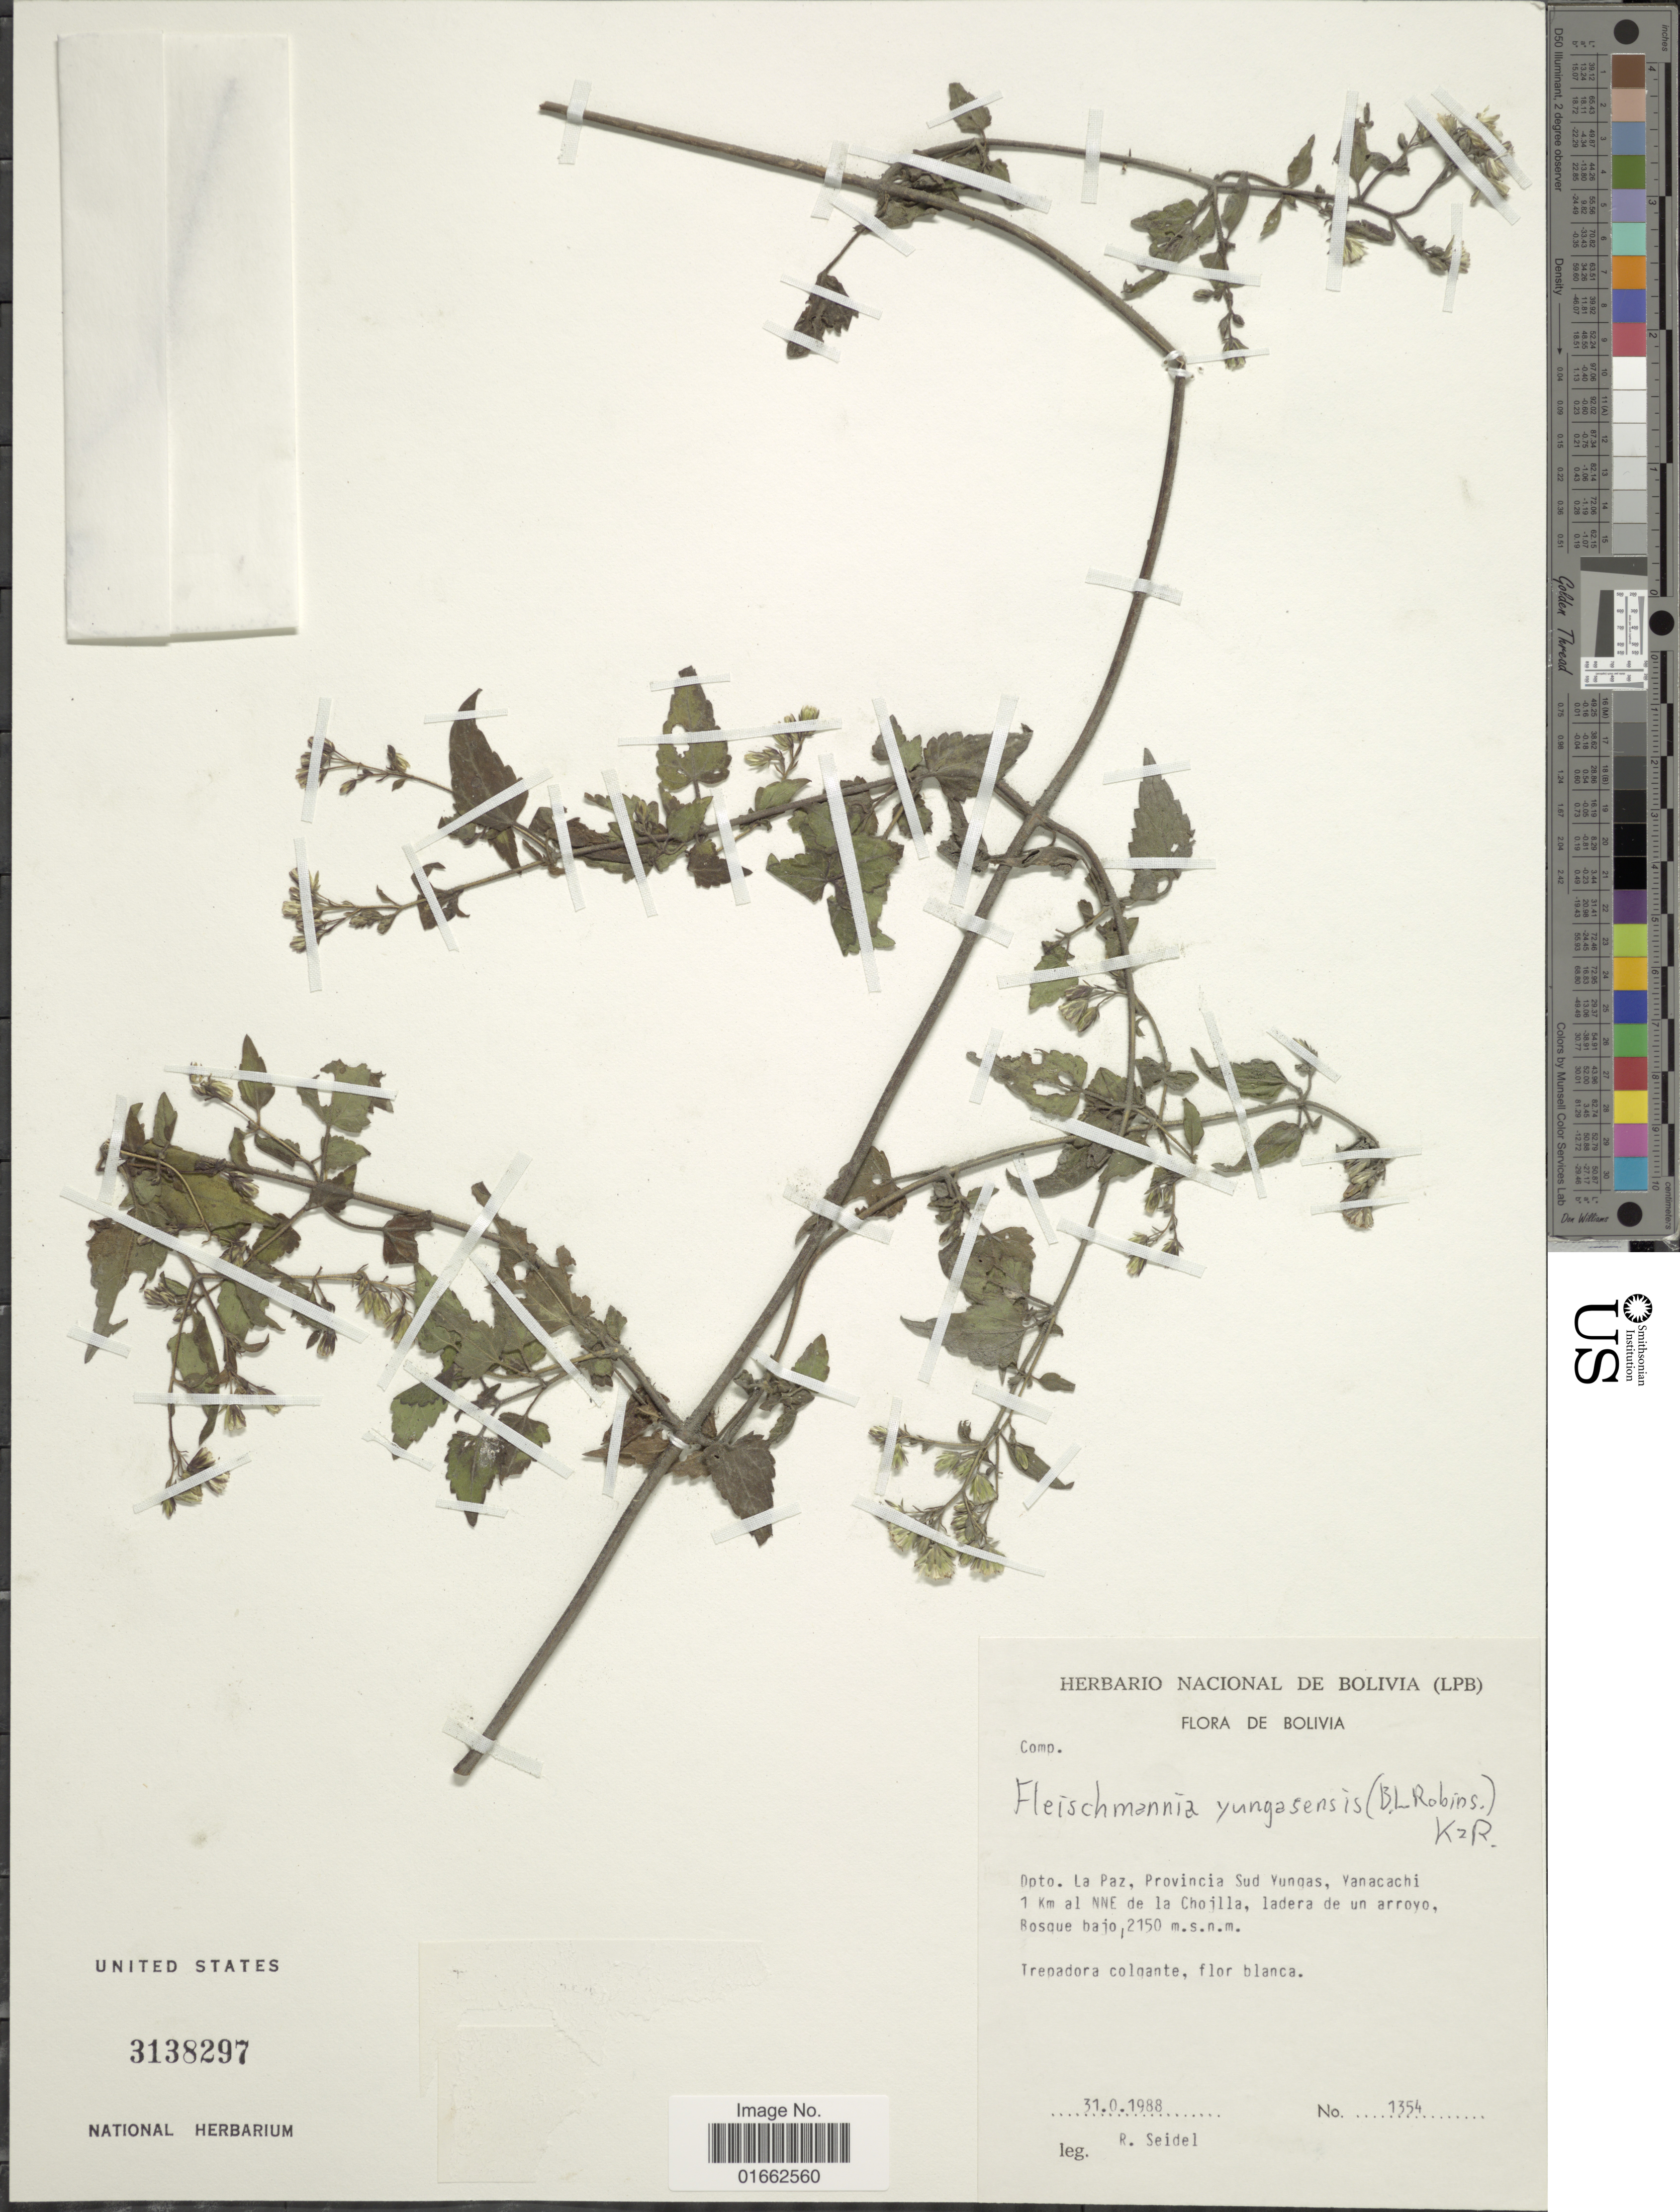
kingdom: Plantae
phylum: Tracheophyta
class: Magnoliopsida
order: Asterales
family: Asteraceae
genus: Fleischmannia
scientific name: Fleischmannia yungasensis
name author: (H. Rob.) R.M. King & H. Rob.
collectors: R. Seidel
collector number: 1354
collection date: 1988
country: Bolivia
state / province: La Paz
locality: Provincia Sud Yungas, Yanacachi 1 km al NNE de la Chojlla, ladera de un arroyo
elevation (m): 2150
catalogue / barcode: US 3138297